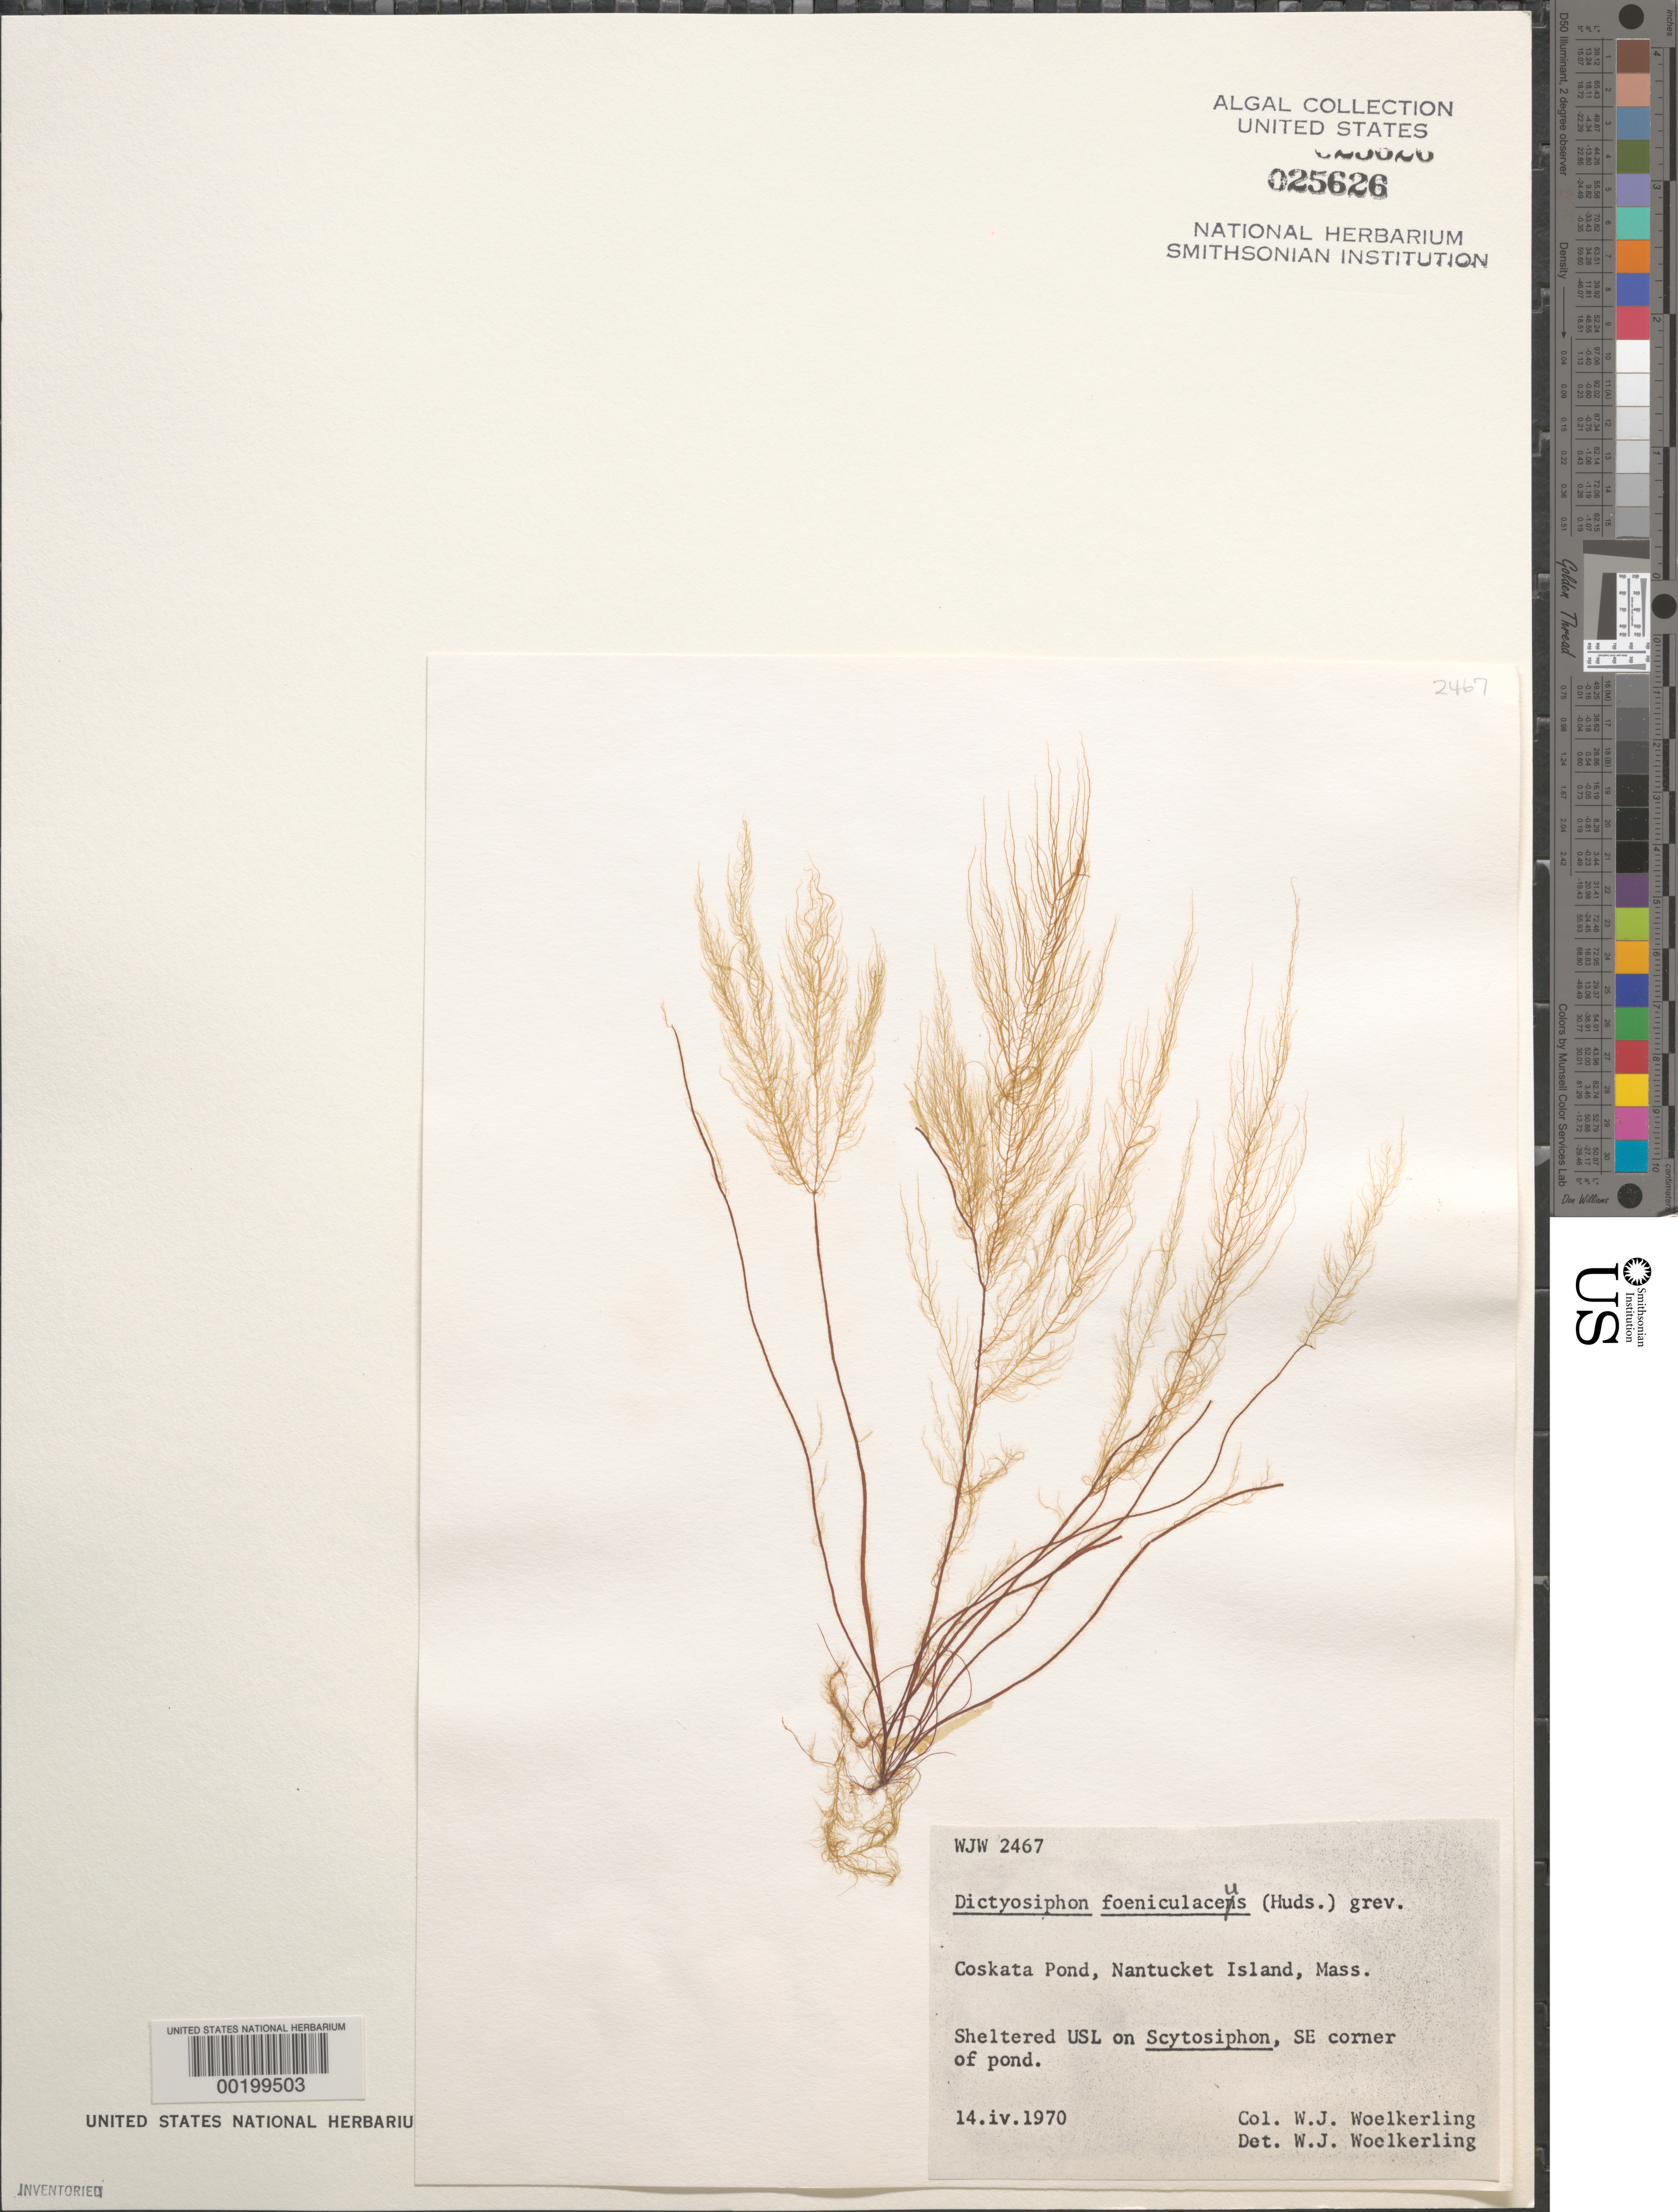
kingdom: Chromista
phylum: Ochrophyta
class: Phaeophyceae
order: Dictyosiphonales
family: Dictyosiphonaceae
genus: Dictyosiphon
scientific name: Dictyosiphon foeniculaceus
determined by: Woelkerling, W. J.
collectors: W. Woelkerling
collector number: WJW 2467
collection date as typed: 14 Apr 1970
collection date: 1970-04-14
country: United States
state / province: Massachusetts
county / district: Nantucket County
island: Nantucket Island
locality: Coskata Pond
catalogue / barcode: US 25626